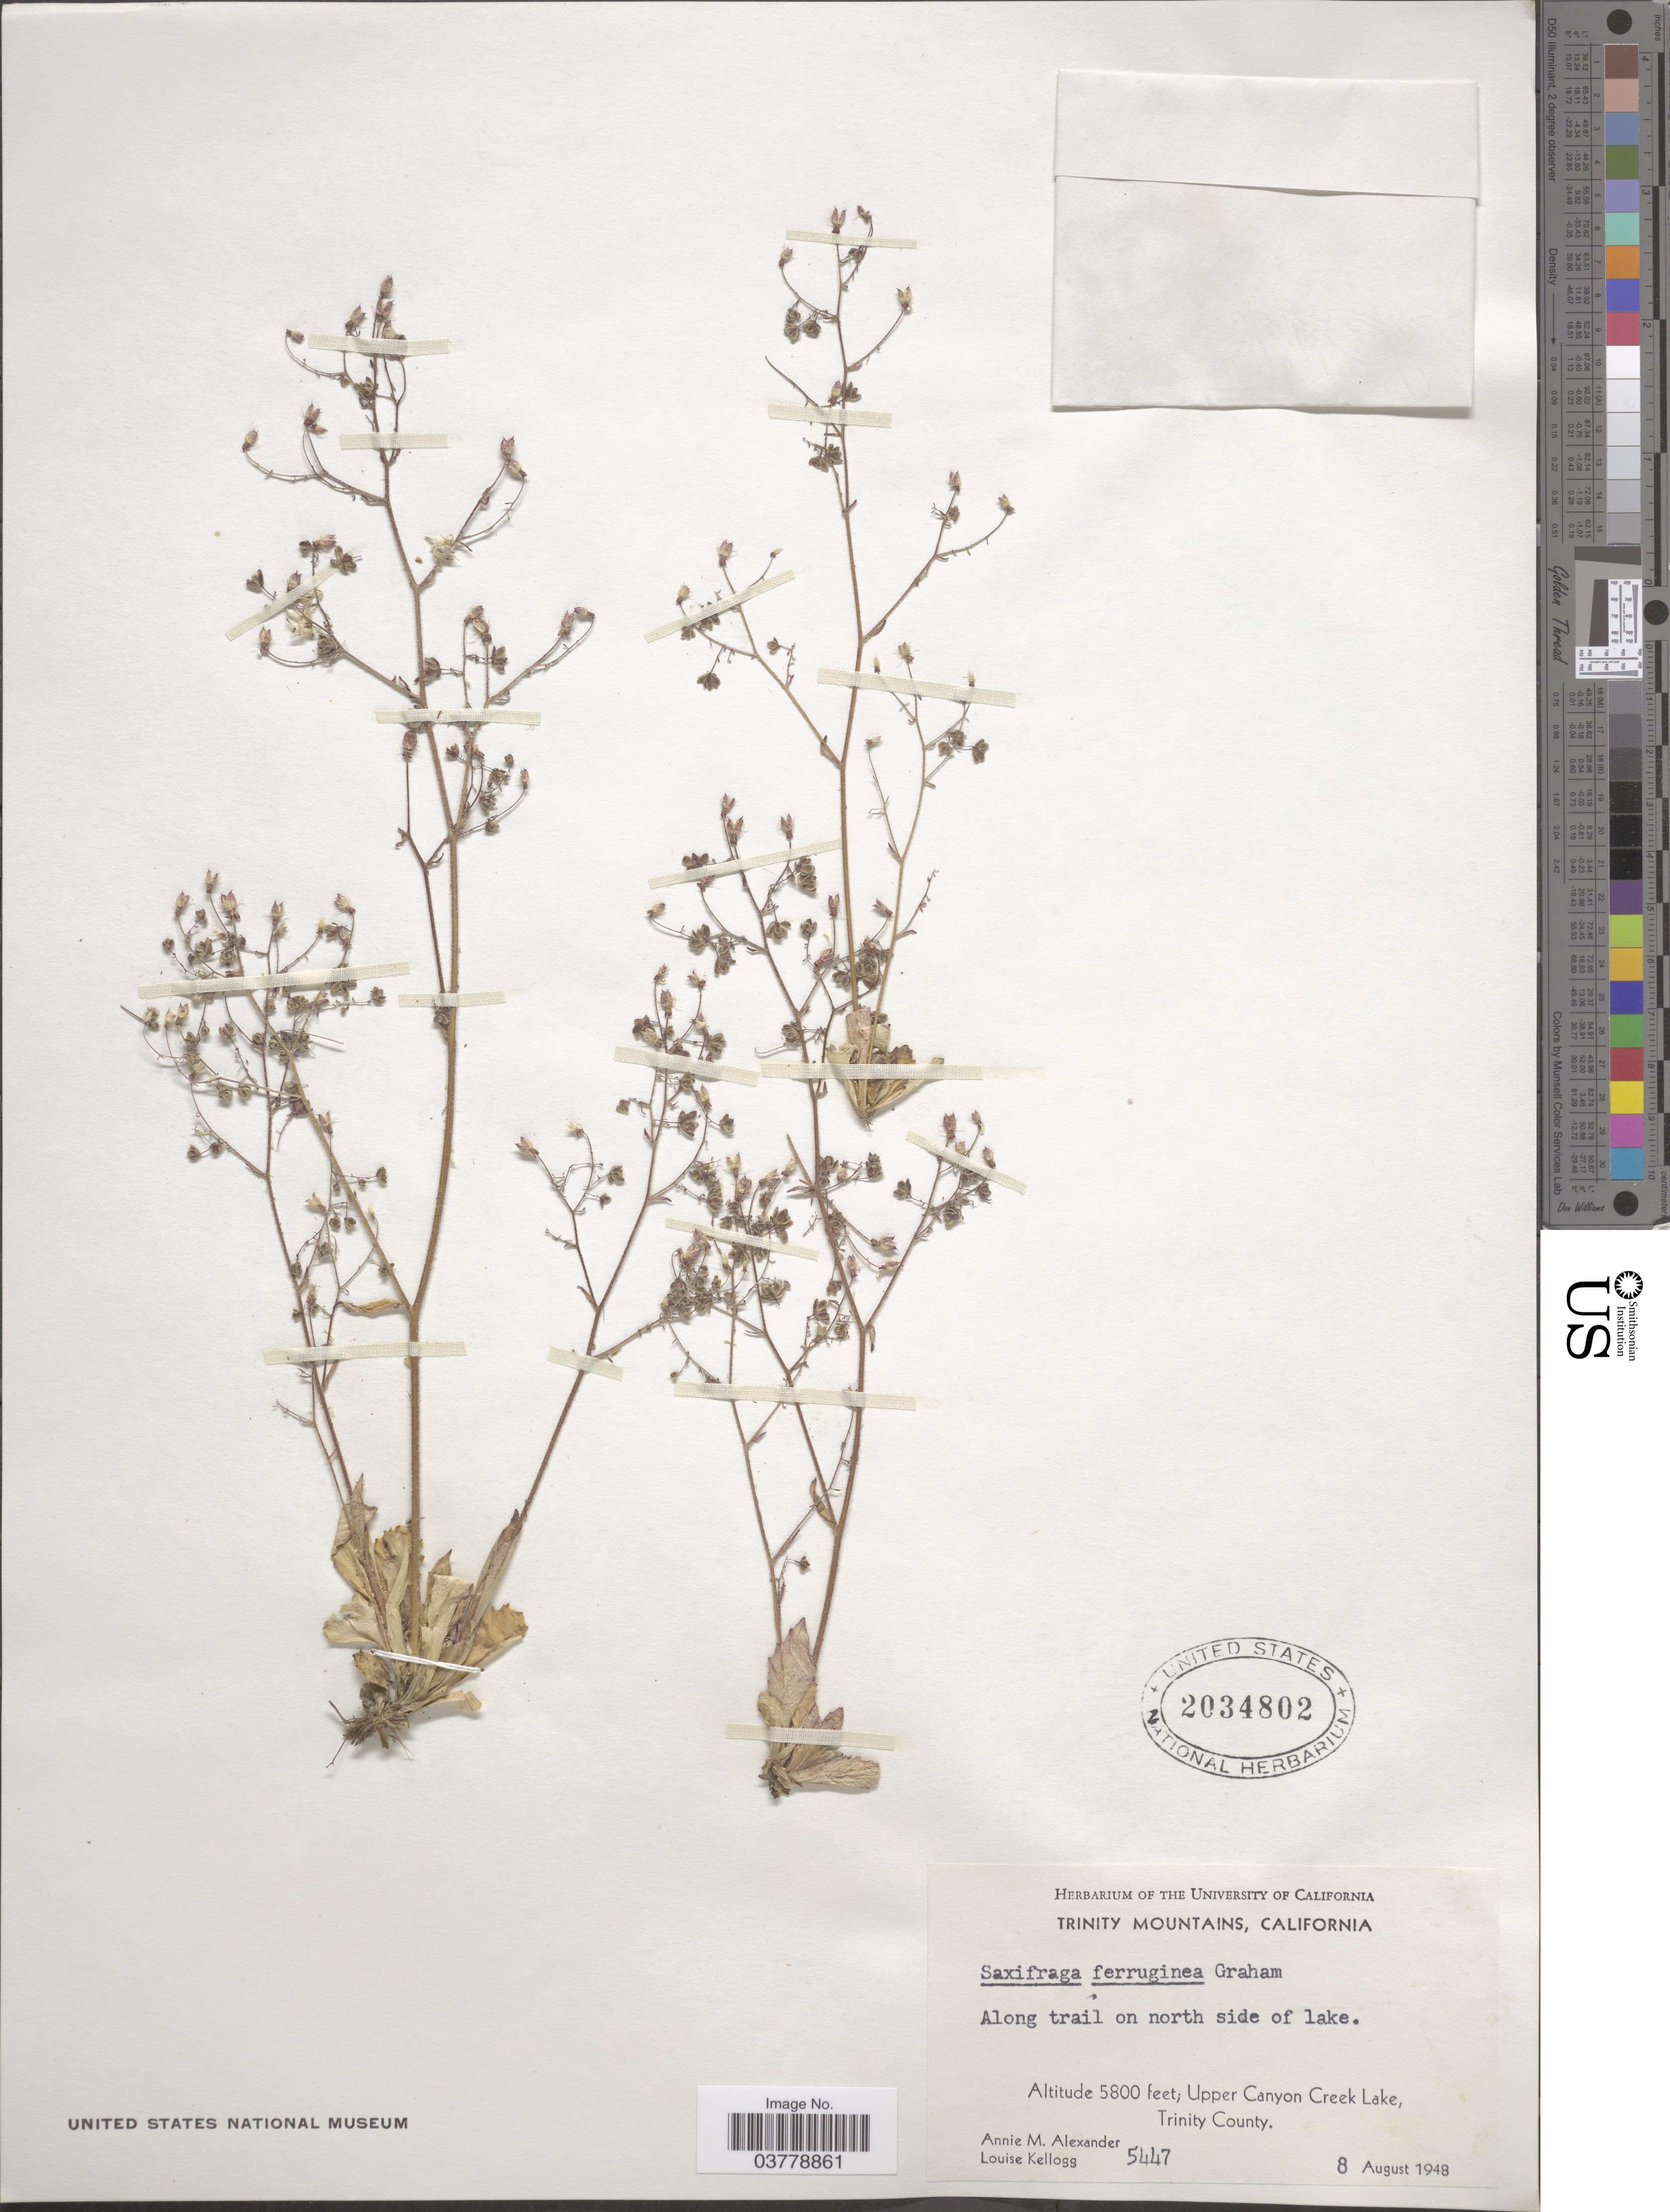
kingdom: Plantae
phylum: Tracheophyta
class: Magnoliopsida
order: Saxifragales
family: Saxifragaceae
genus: Micranthes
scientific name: Micranthes ferruginea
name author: (Graham) Brouillet & Gornall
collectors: A. M. Alexander & L. Kellogg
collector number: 5447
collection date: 1948-08-08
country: United States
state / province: California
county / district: Trinity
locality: Trinity Mountains. Along trail on north side of lake. Upper Canyon Creek Lake, Trinity County.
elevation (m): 1768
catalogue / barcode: US 2034802